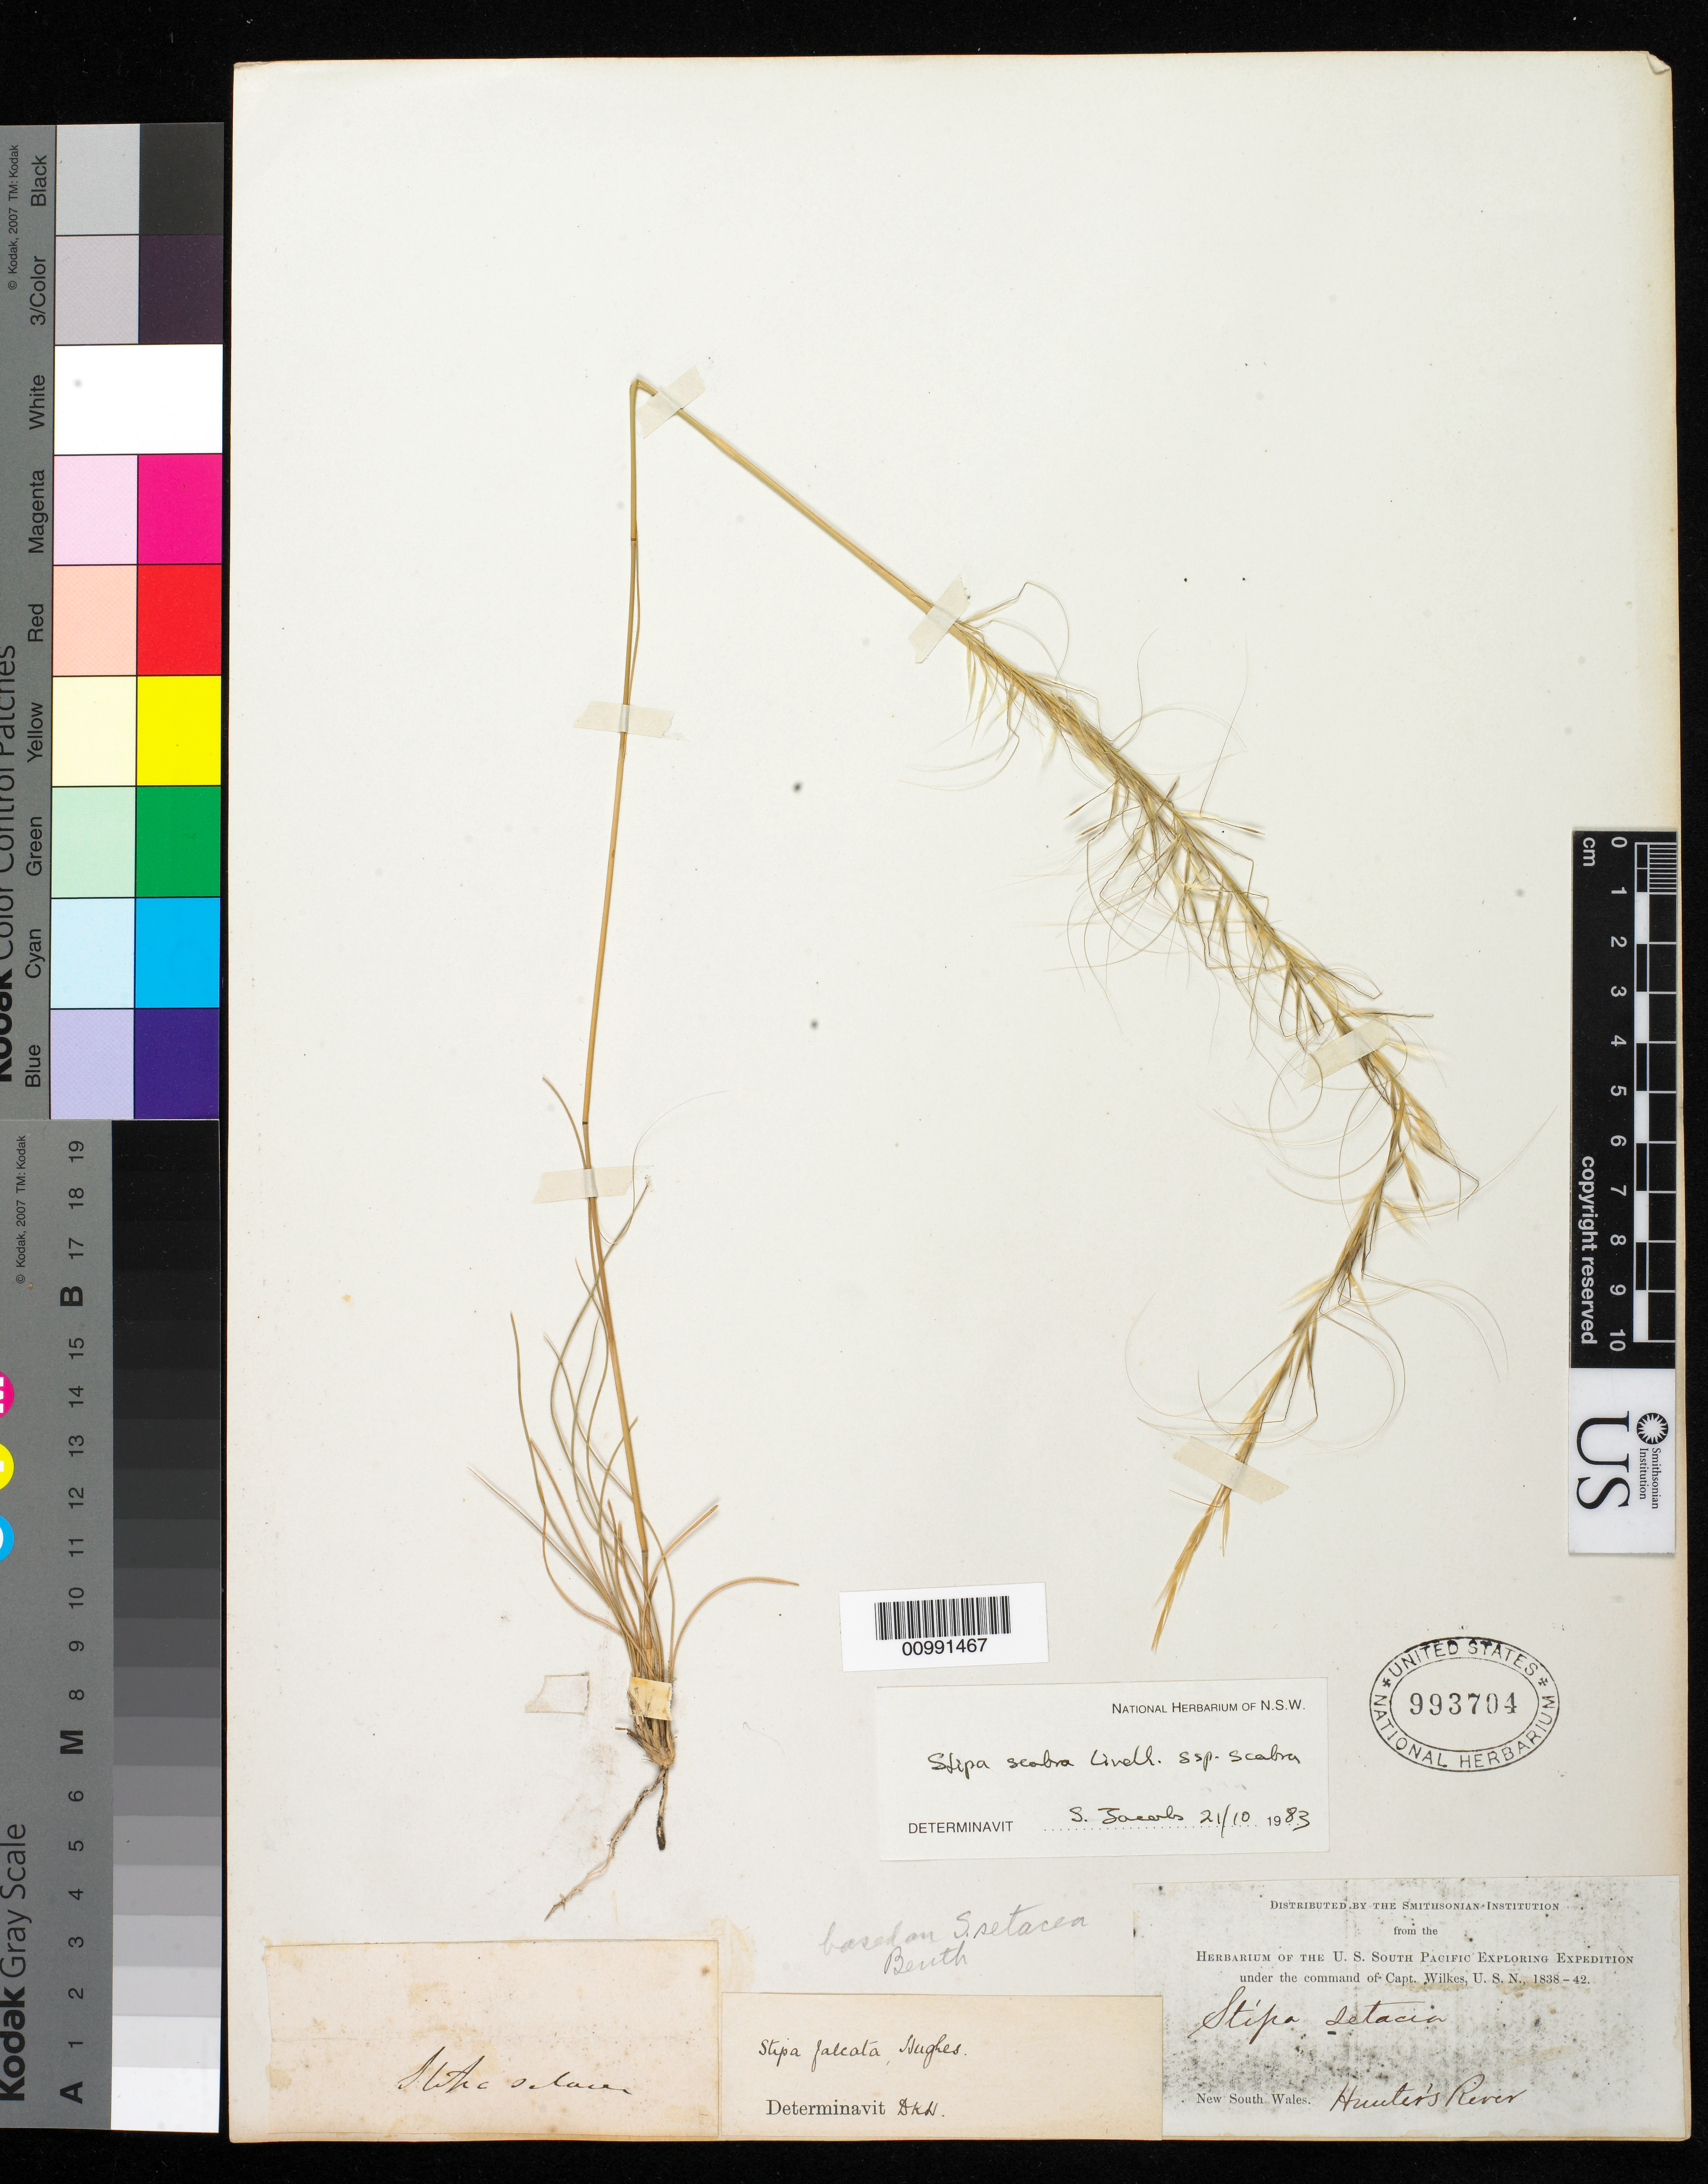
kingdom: Plantae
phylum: Tracheophyta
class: Liliopsida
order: Poales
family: Poaceae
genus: Austrostipa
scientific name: Austrostipa scabra subsp. scabra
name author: (Lindl.) S.W.L. Jacobs & J. Everett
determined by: Poaceae Reorganization Project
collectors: Wilkes Explor. Exped.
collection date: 1838/1842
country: Australia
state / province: New South Wales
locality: Hunter's River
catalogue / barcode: US 993704